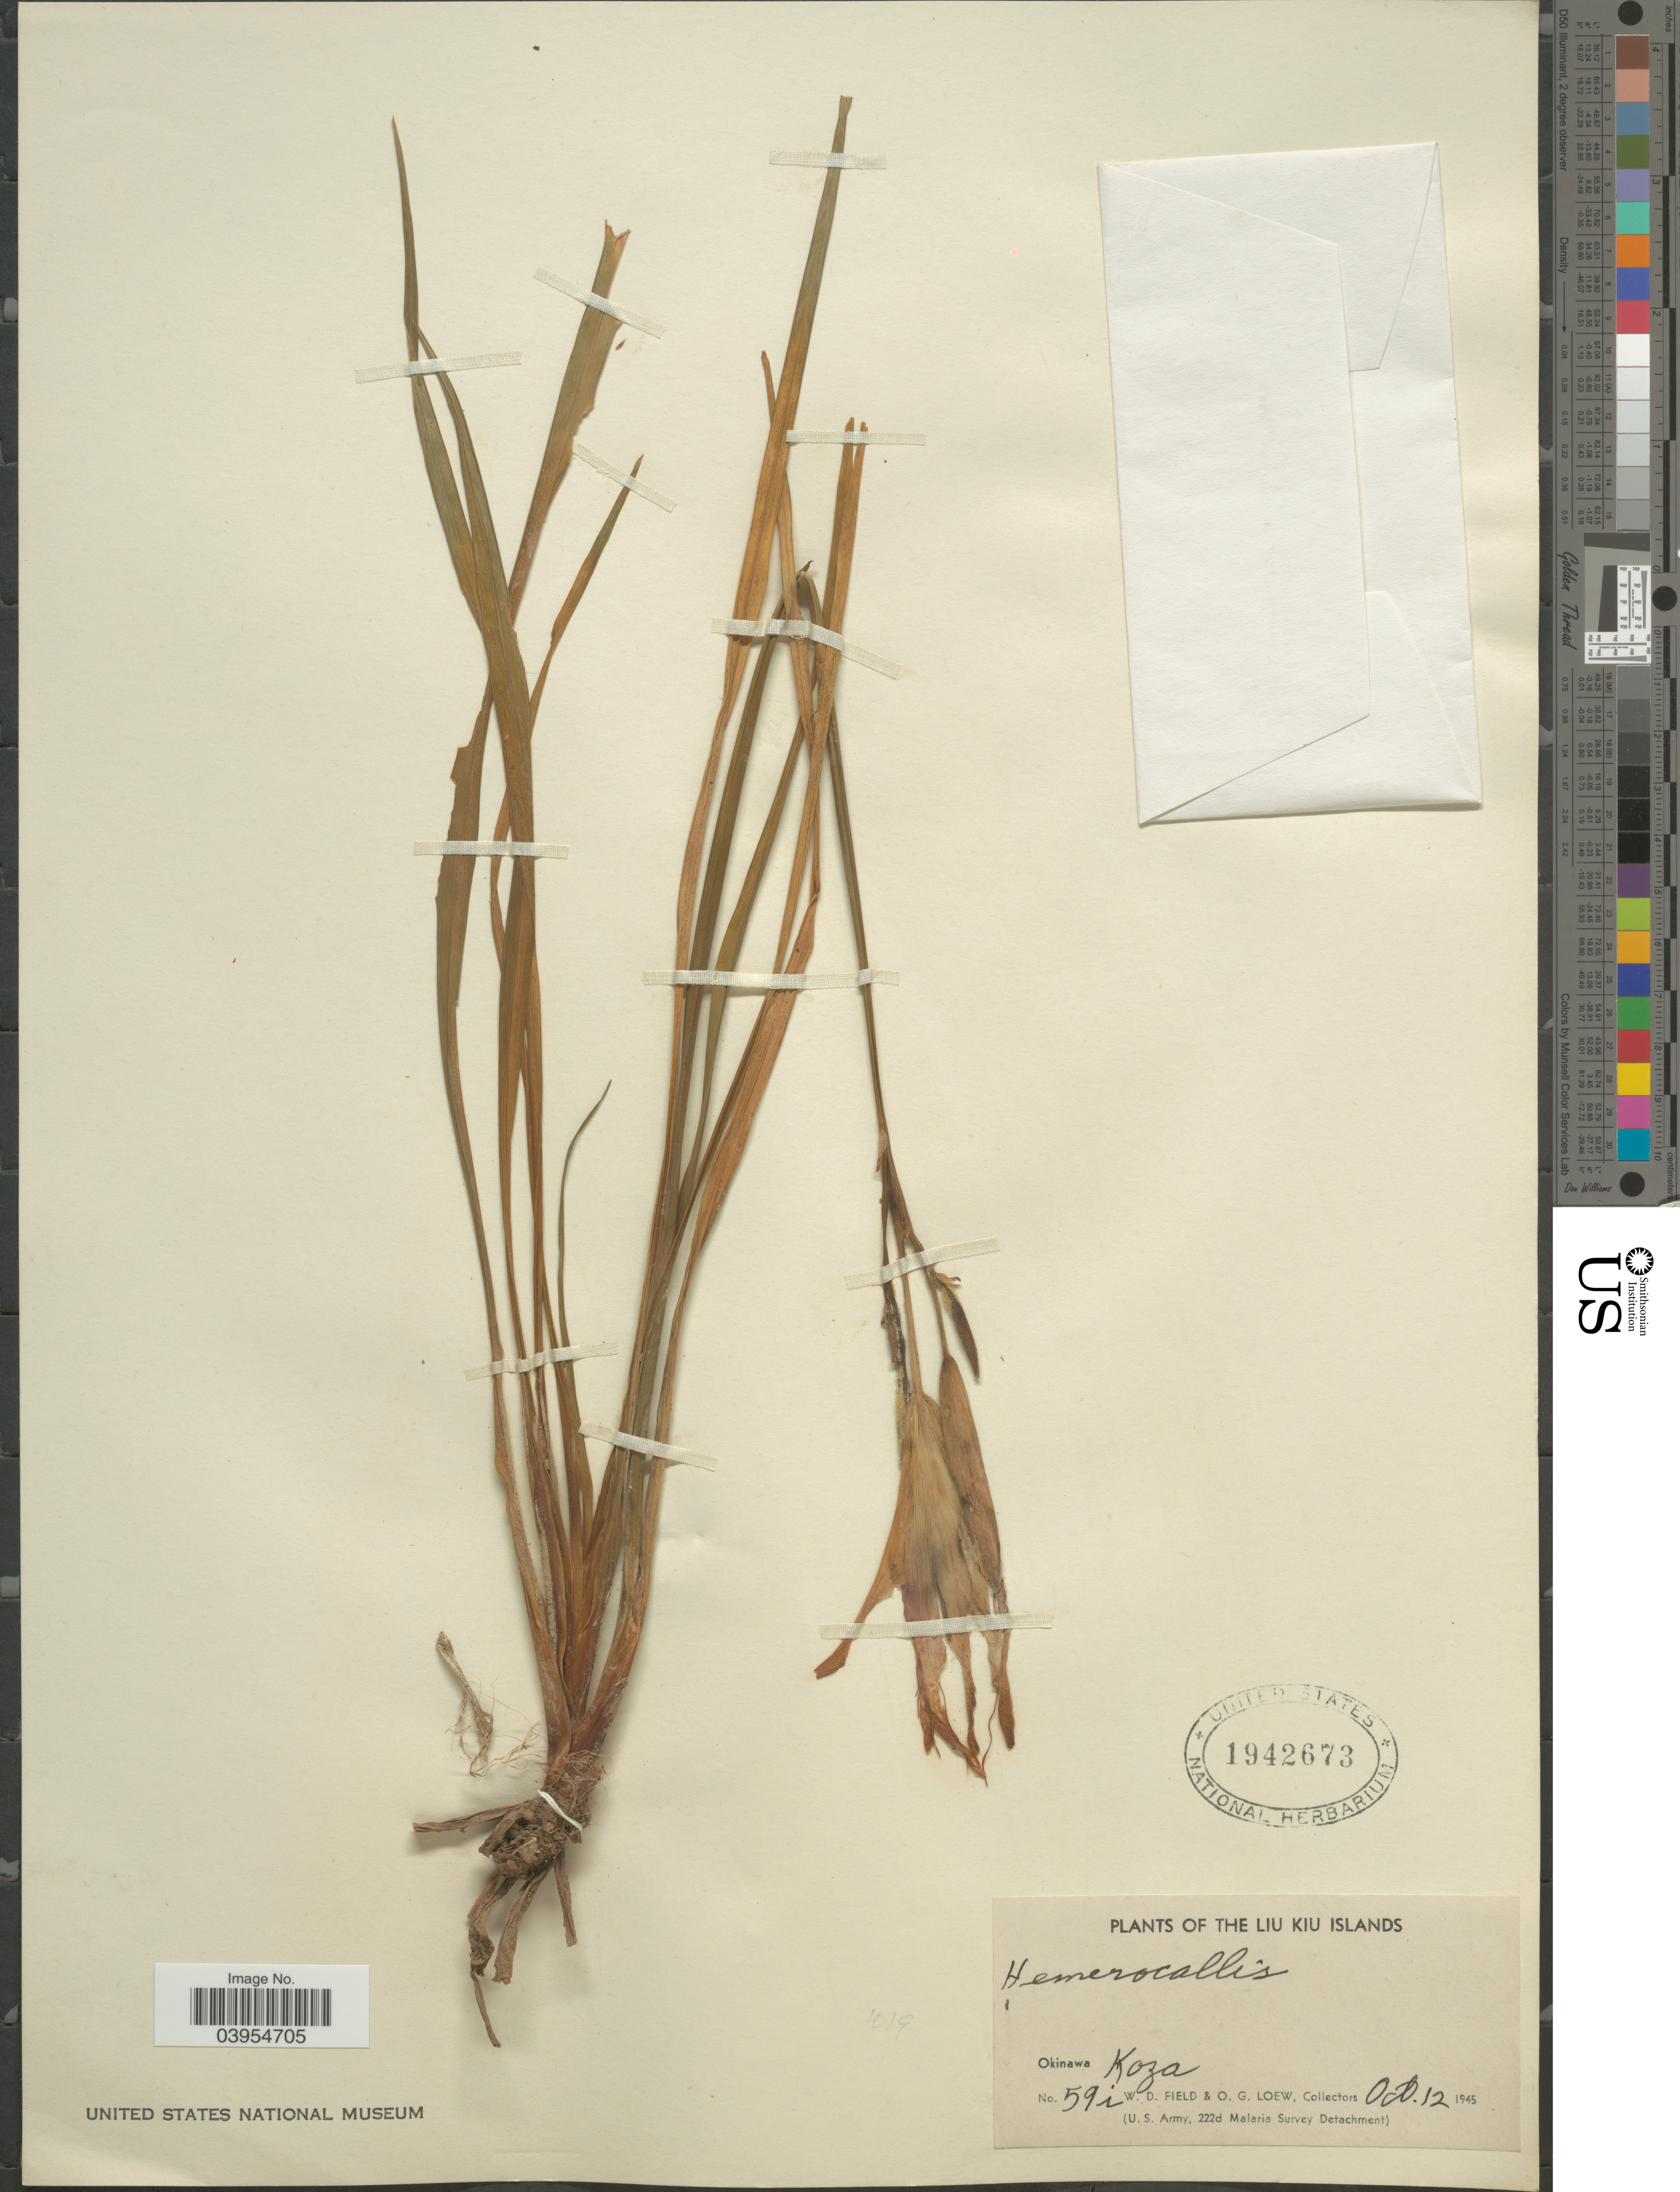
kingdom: Plantae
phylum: Tracheophyta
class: Liliopsida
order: Asparagales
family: Asphodelaceae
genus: Hemerocallis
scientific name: Hemerocallis fulva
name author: L.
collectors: W. D. Field & O. G. Loew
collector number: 59i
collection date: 1945-10-12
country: Japan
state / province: Okinawa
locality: The Liu Kiu Islands. Okinawa Koza.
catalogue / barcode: US 1942673